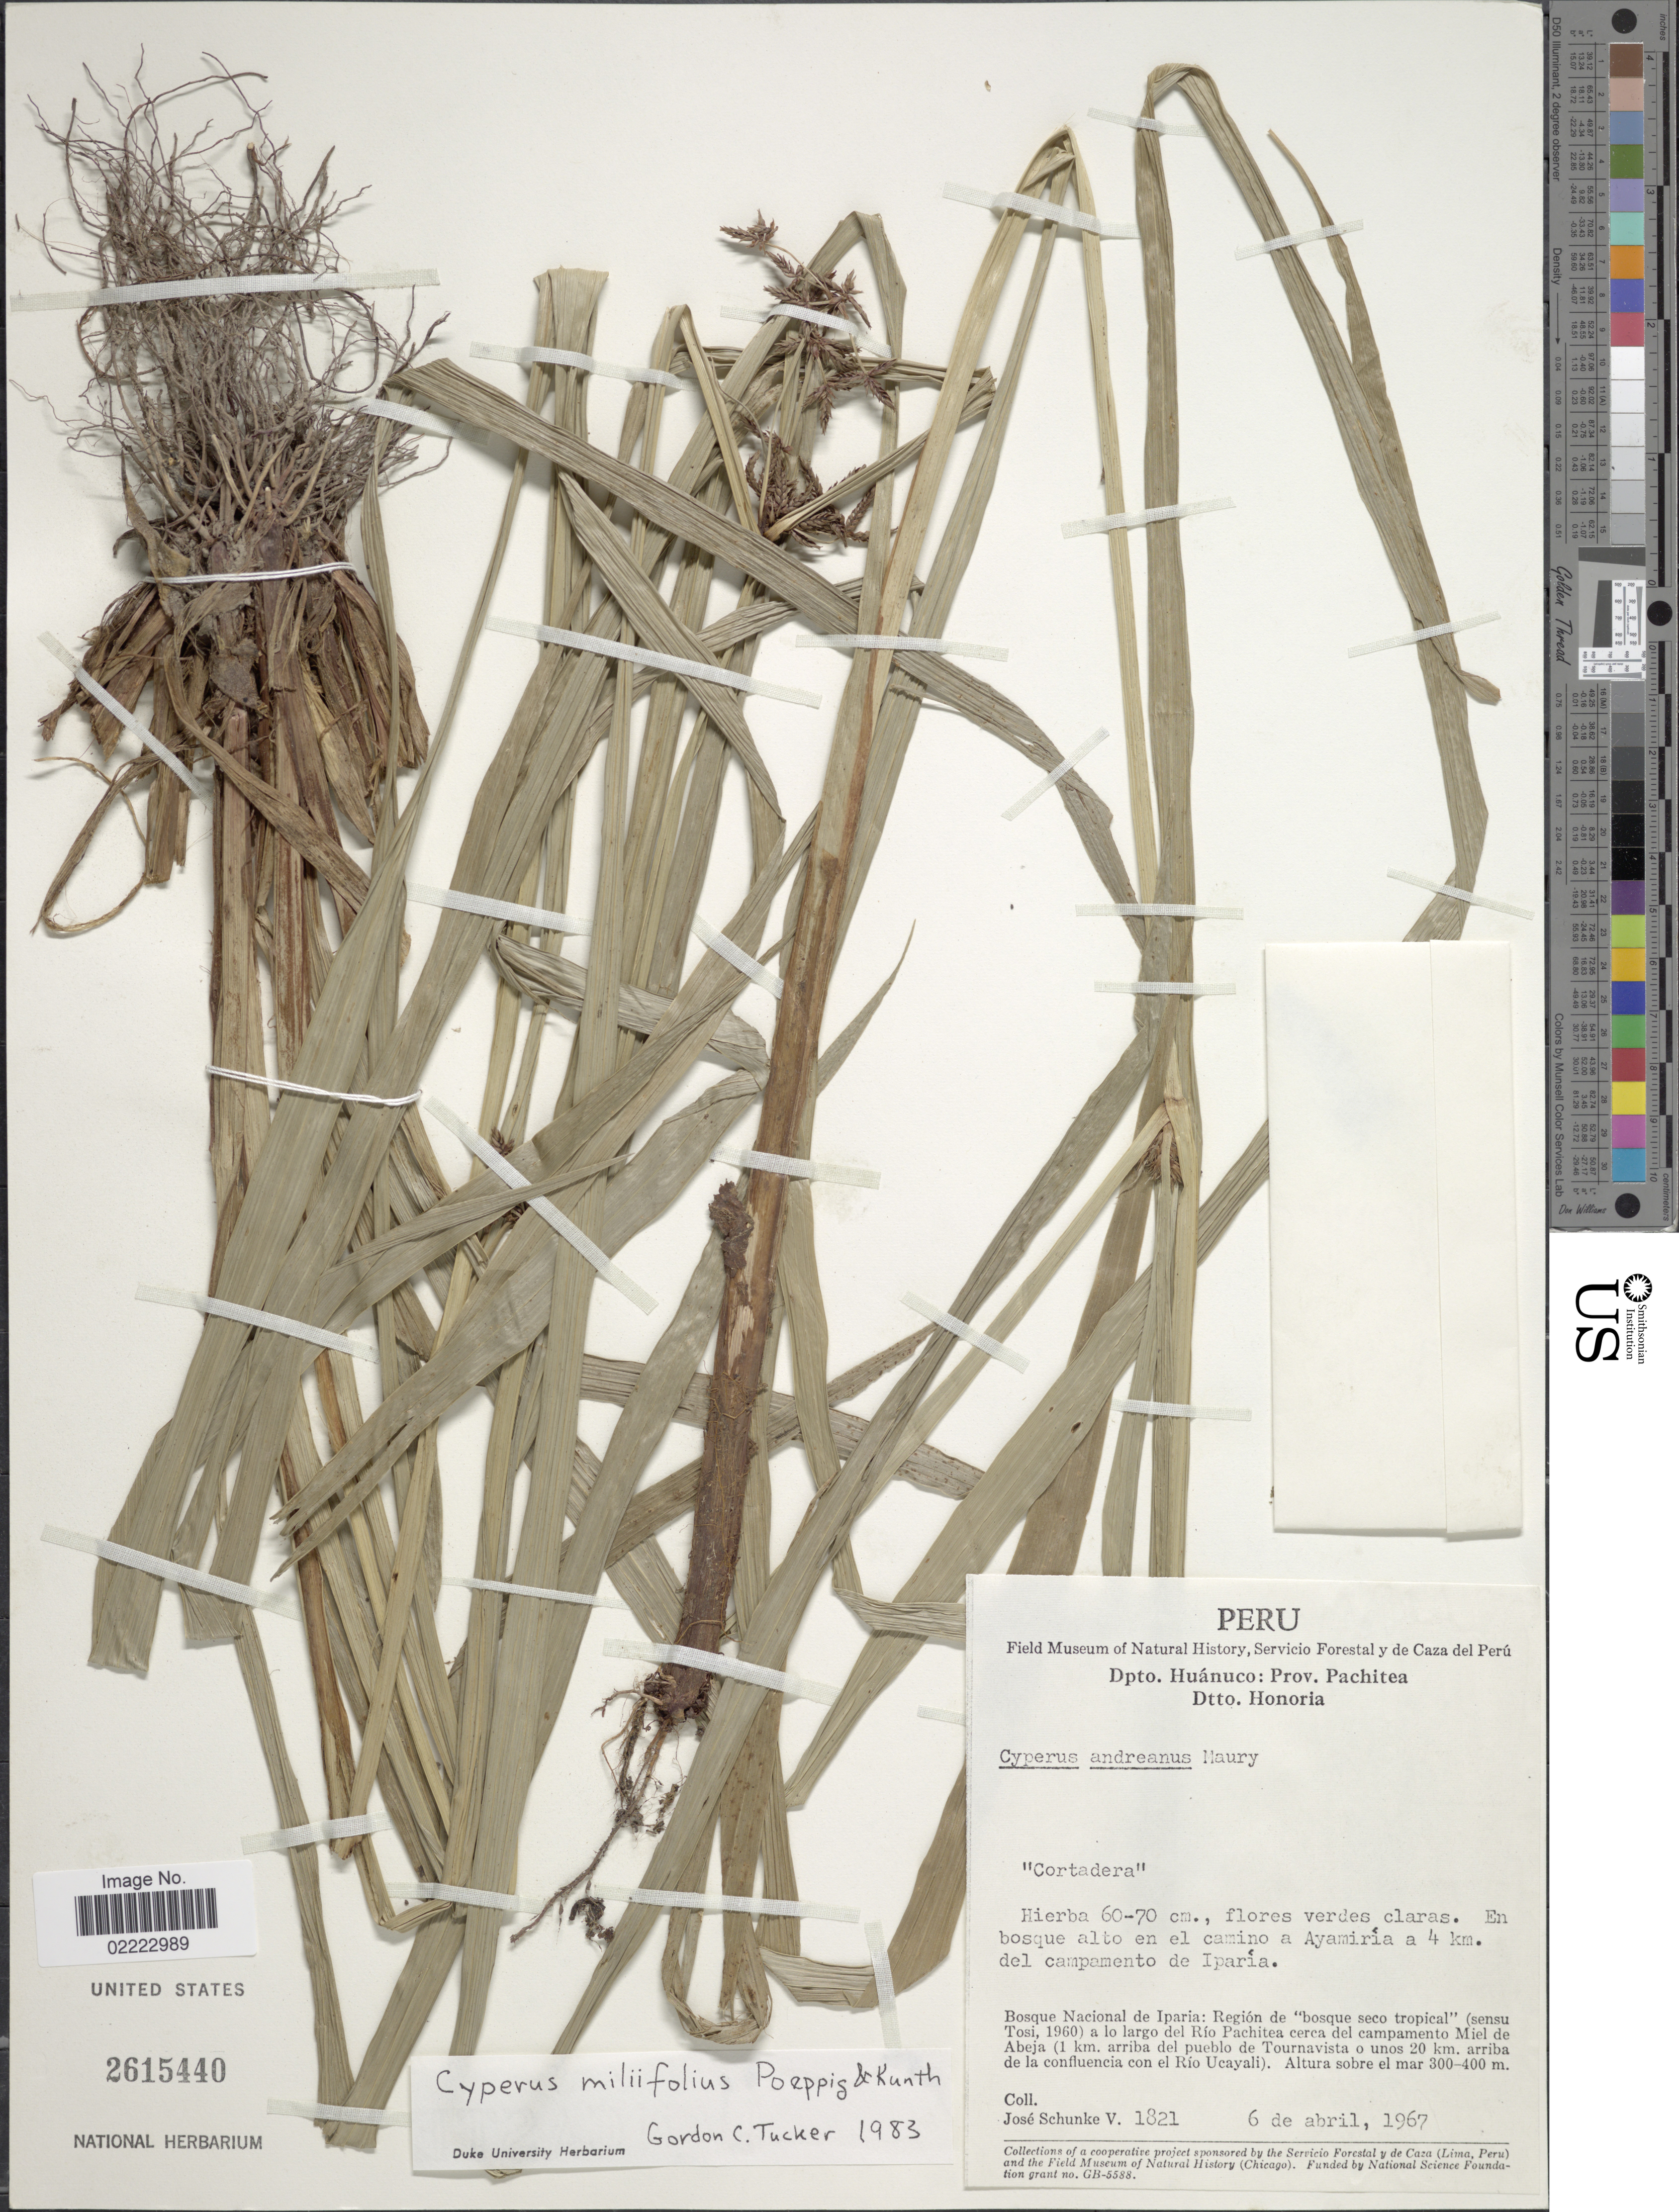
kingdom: Plantae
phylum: Tracheophyta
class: Liliopsida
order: Poales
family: Cyperaceae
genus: Cyperus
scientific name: Cyperus miliifolius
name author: Poepp. & Kunth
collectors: J. Schunke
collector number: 1821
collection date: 1967-04-06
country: Peru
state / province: Huánuco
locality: Dpto. Huanuco: Prov. Pachitea. Dtto. Honoria. Bosque Nacional de Iparia: Region de "bosque seco tropical" a lo largo del Rio Pachintea cerca del campamento Miel de Abeja ( 1 km. arriba del pueblo de Tournavista o unos 20 km, arriba de la confluencia con el Rio Ucayali)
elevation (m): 300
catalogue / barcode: US 2615440